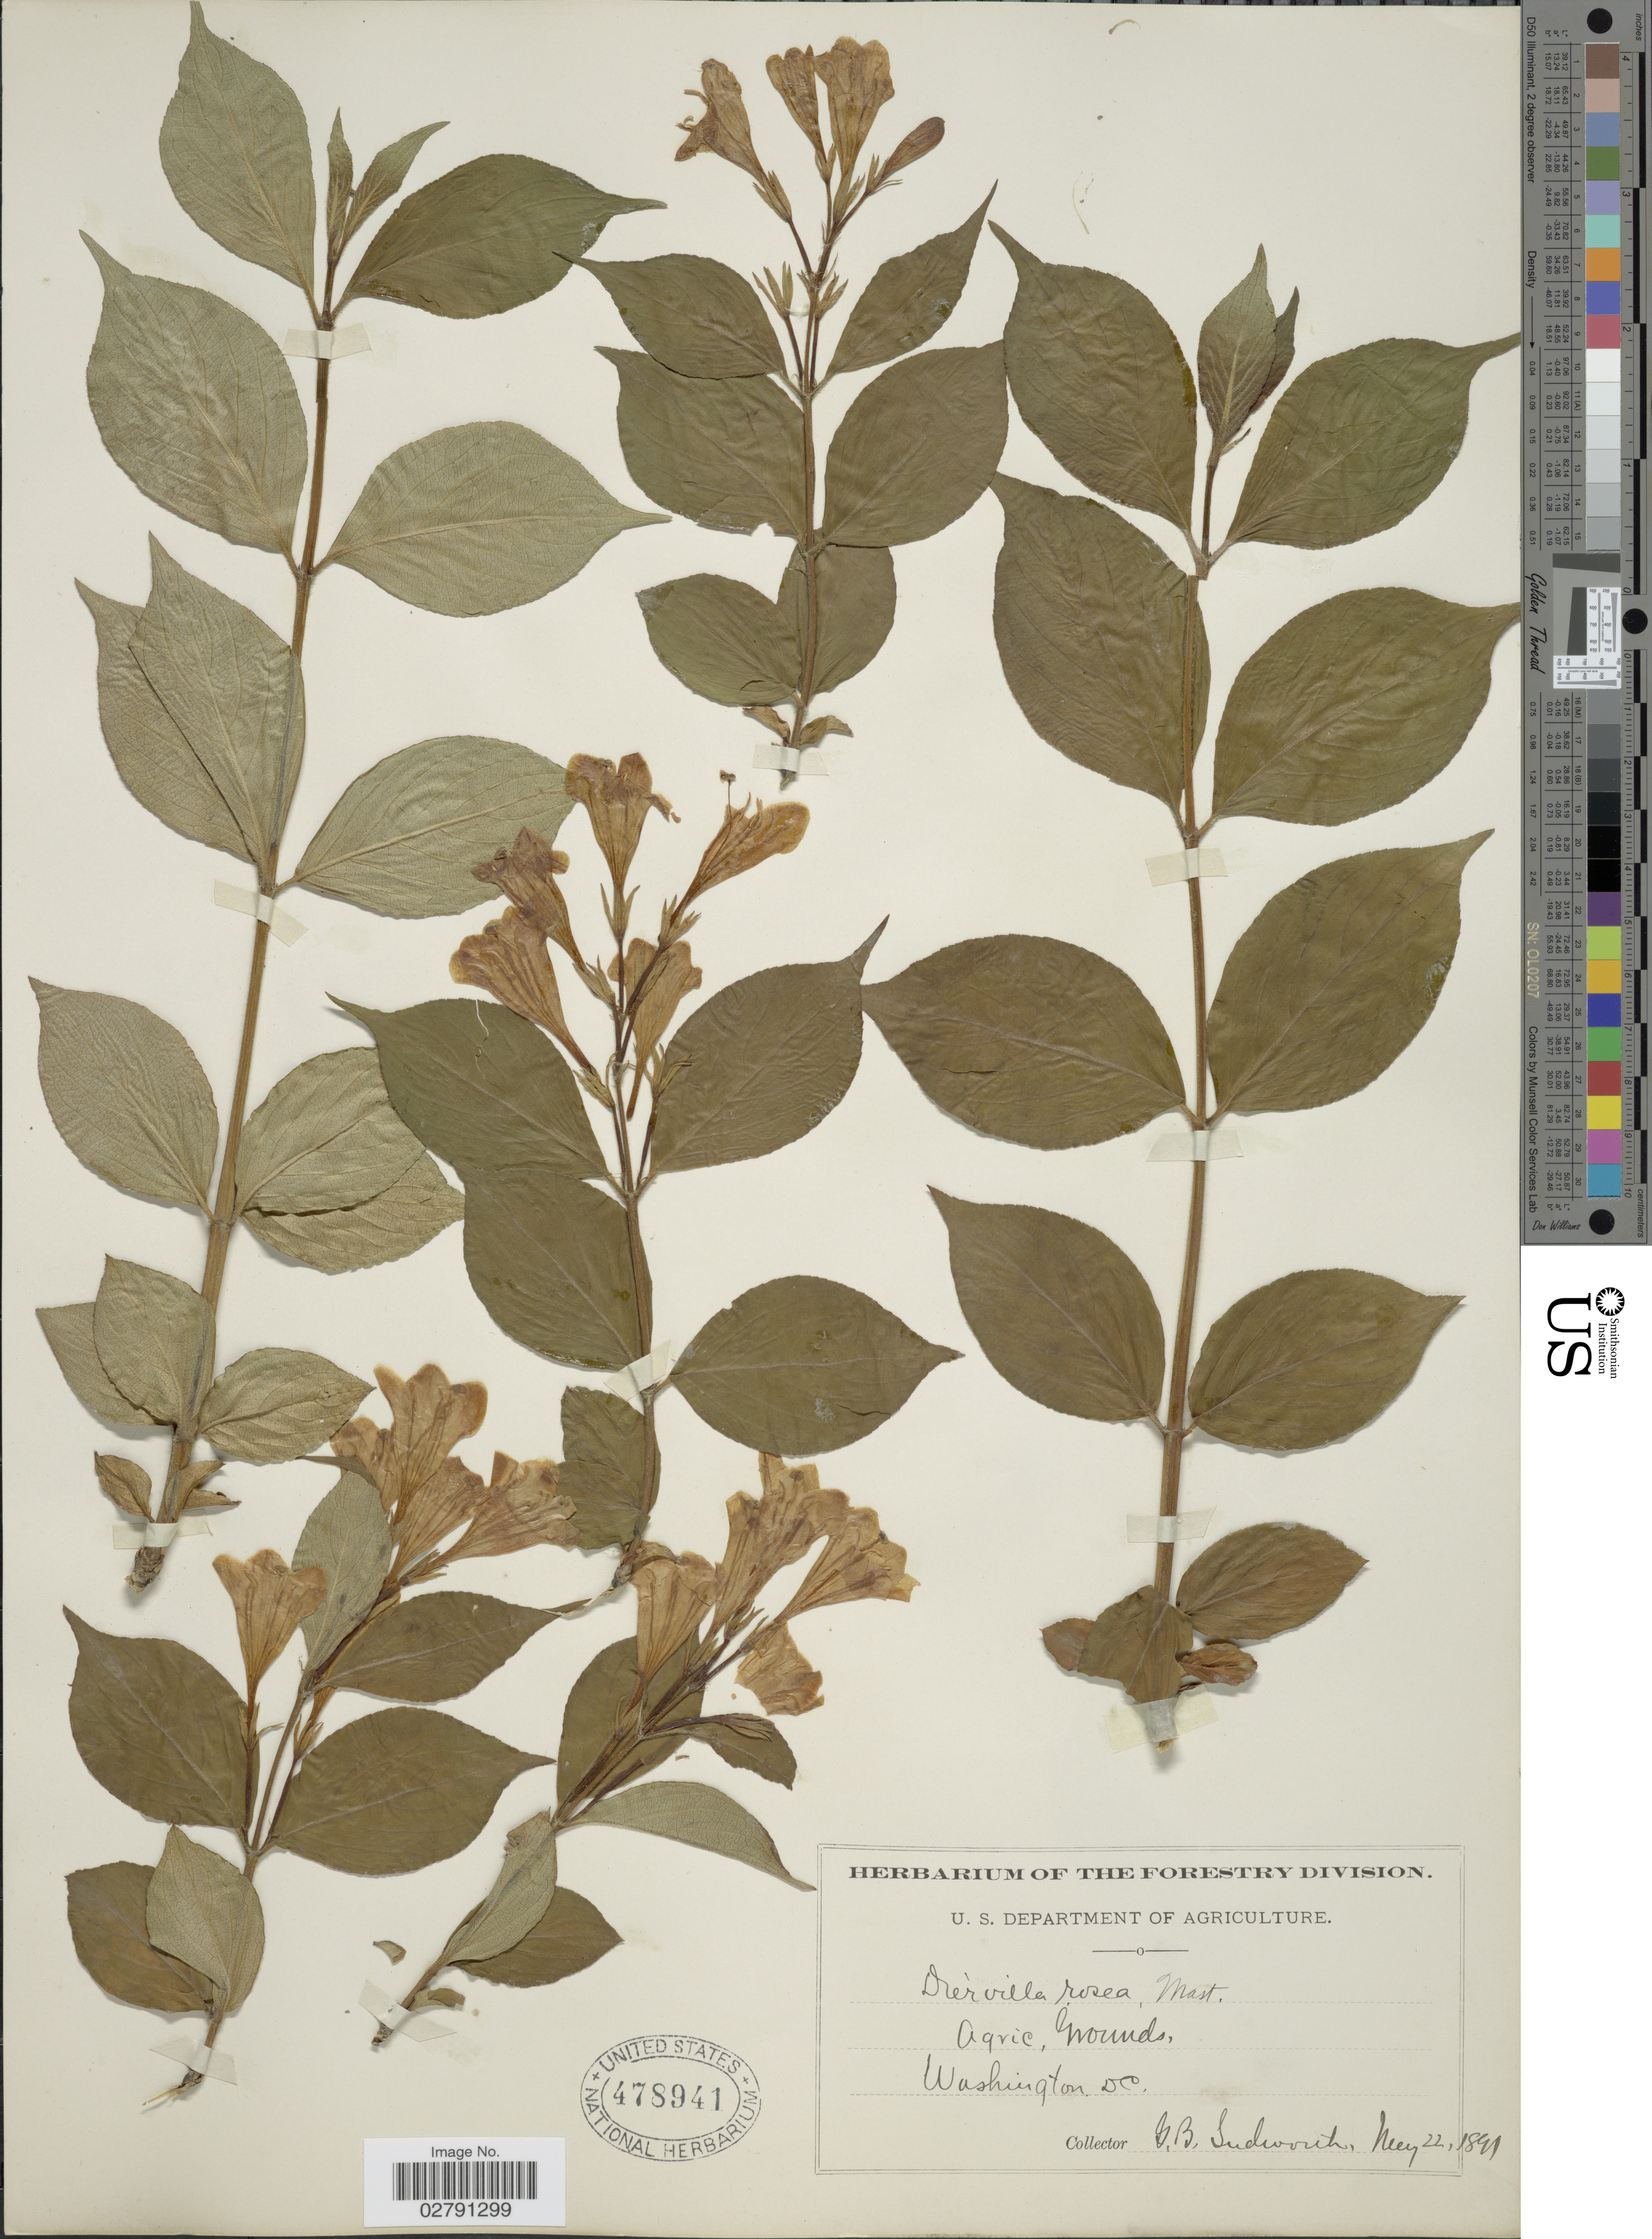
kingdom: Plantae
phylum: Tracheophyta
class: Magnoliopsida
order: Dipsacales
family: Caprifoliaceae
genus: Diervilla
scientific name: Diervilla rosea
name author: (Lindl.) Walp.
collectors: G. B. Sudworth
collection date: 1891-05-22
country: United States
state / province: District of Columbia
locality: Agric Grounds. Washington.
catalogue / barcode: US 478941